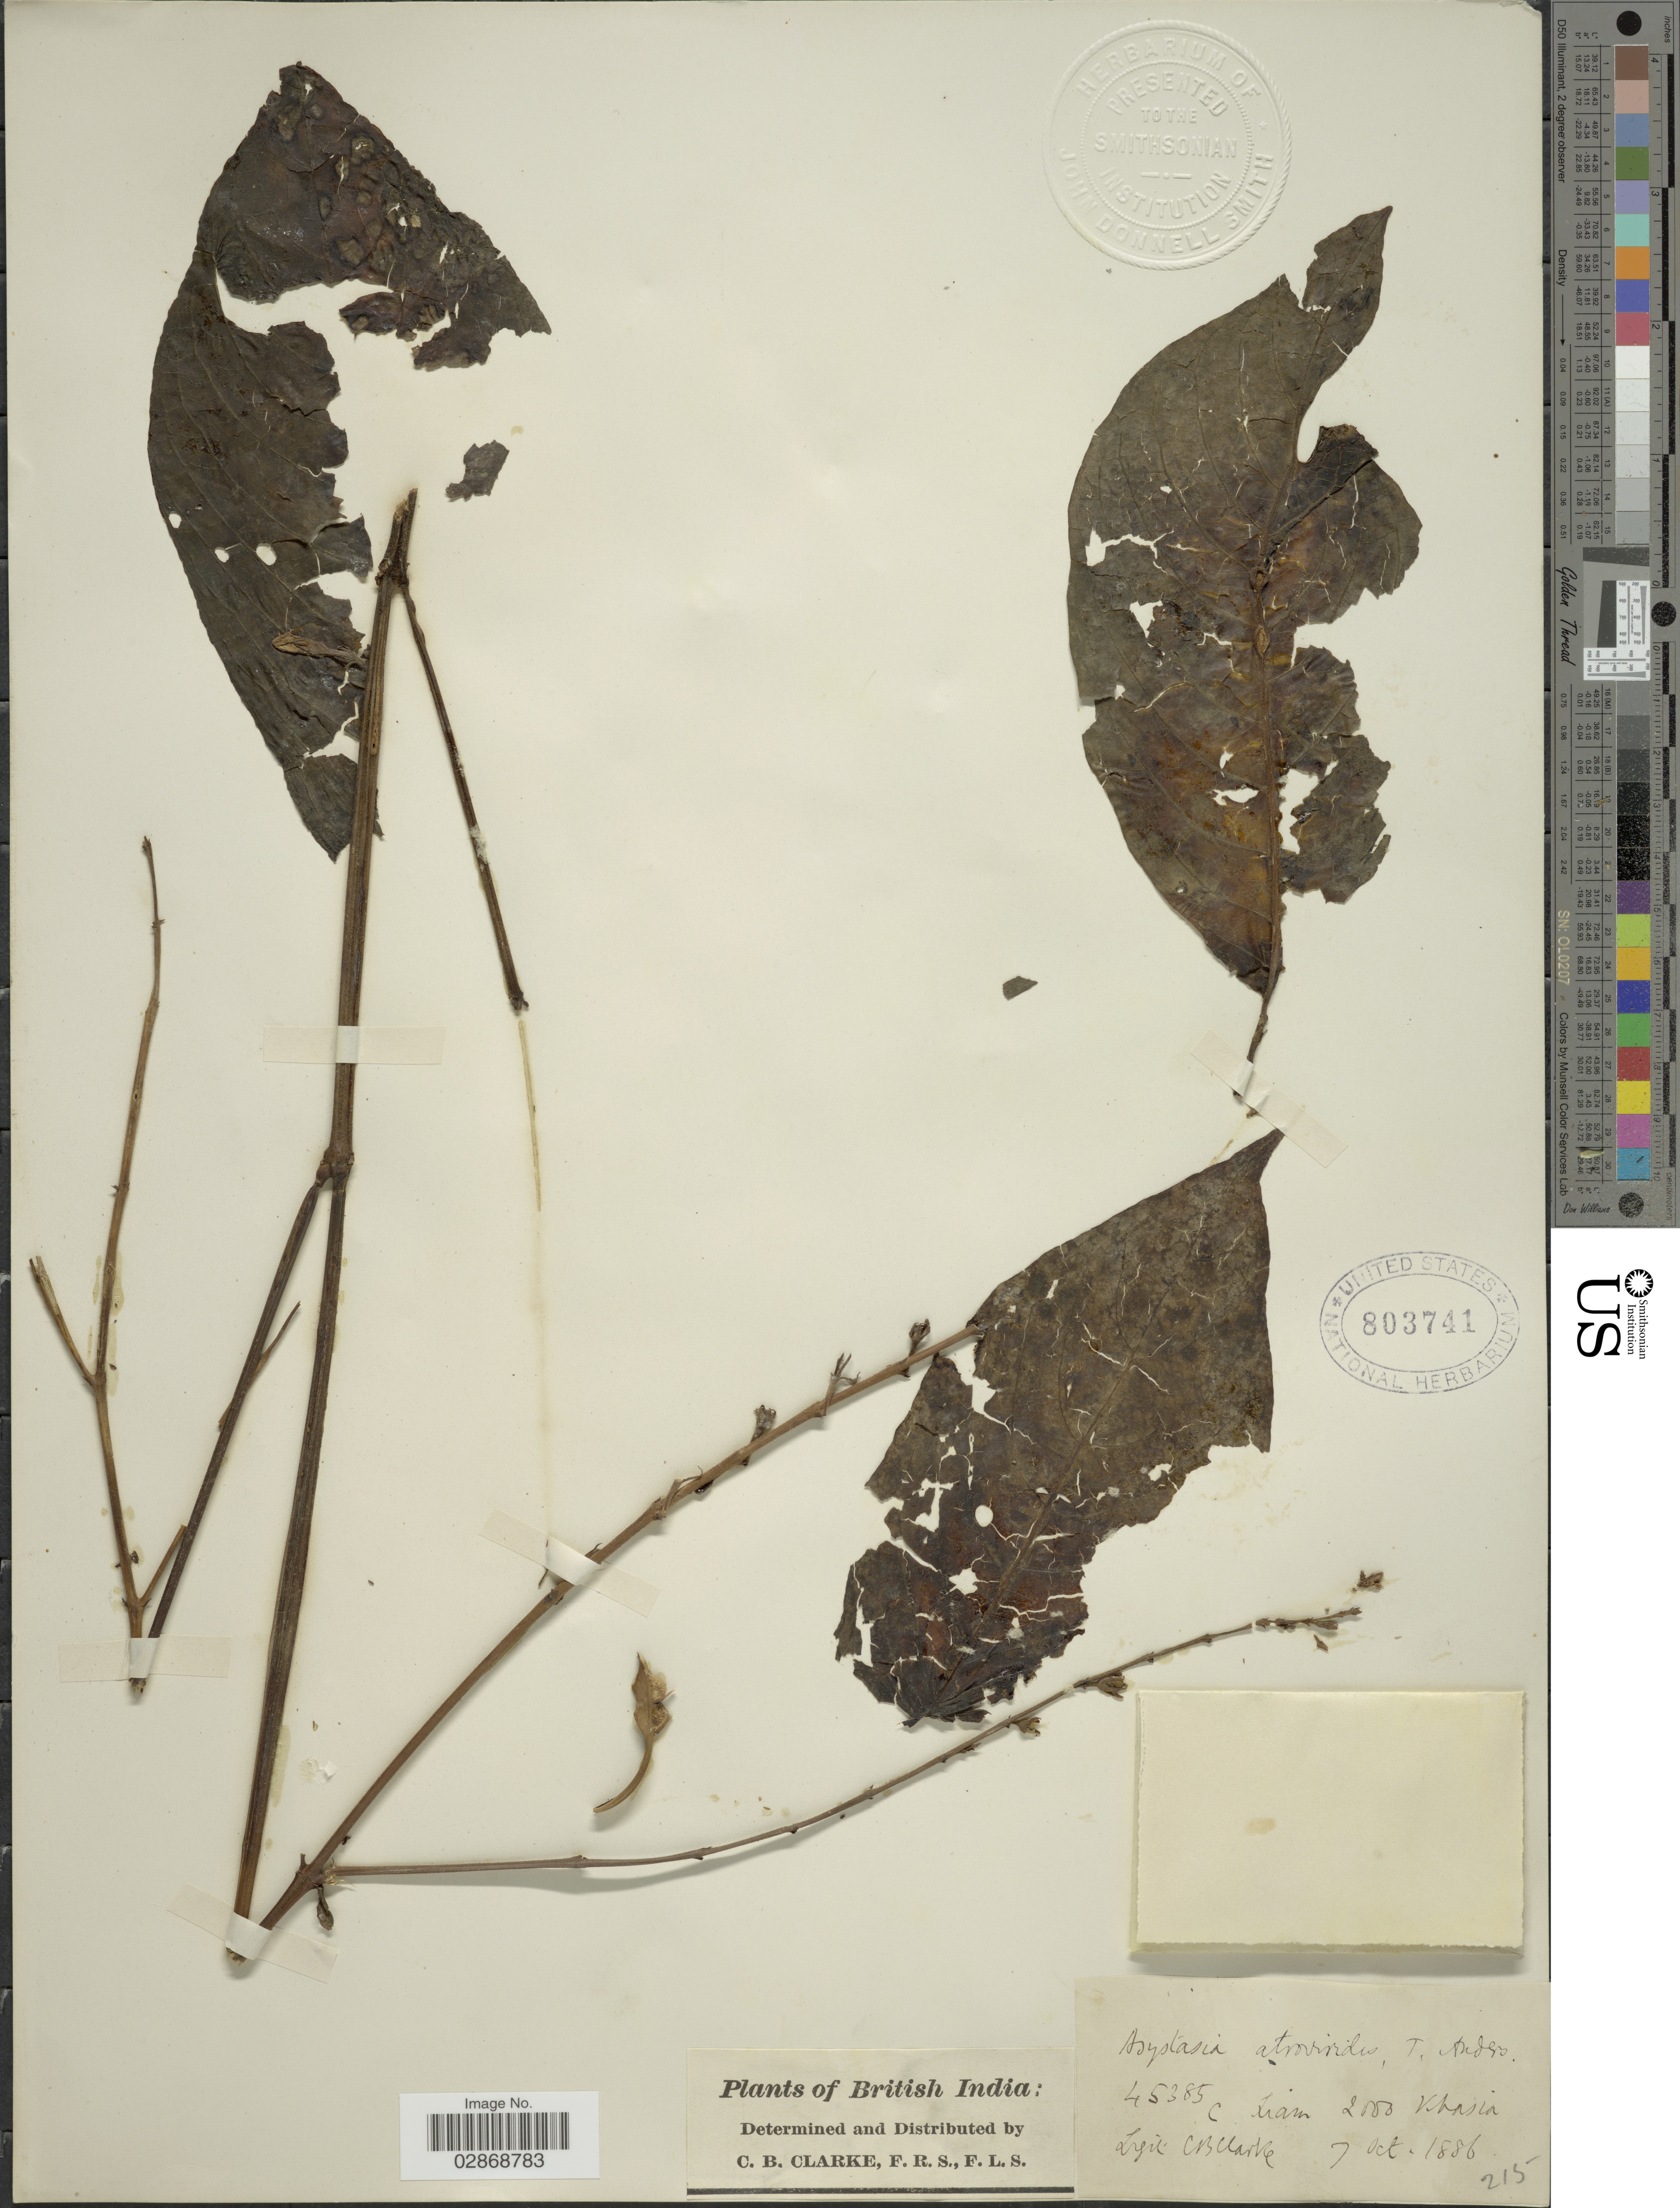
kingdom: Plantae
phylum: Tracheophyta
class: Magnoliopsida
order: Lamiales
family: Acanthaceae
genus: Asystasiella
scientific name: Asystasiella atroviridis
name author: (T. Anderson) Lindau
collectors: C. B. Clarke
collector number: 45385C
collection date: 1886-10-07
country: India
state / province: Meghalaya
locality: Liam. Khasia. British India.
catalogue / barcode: US 803741